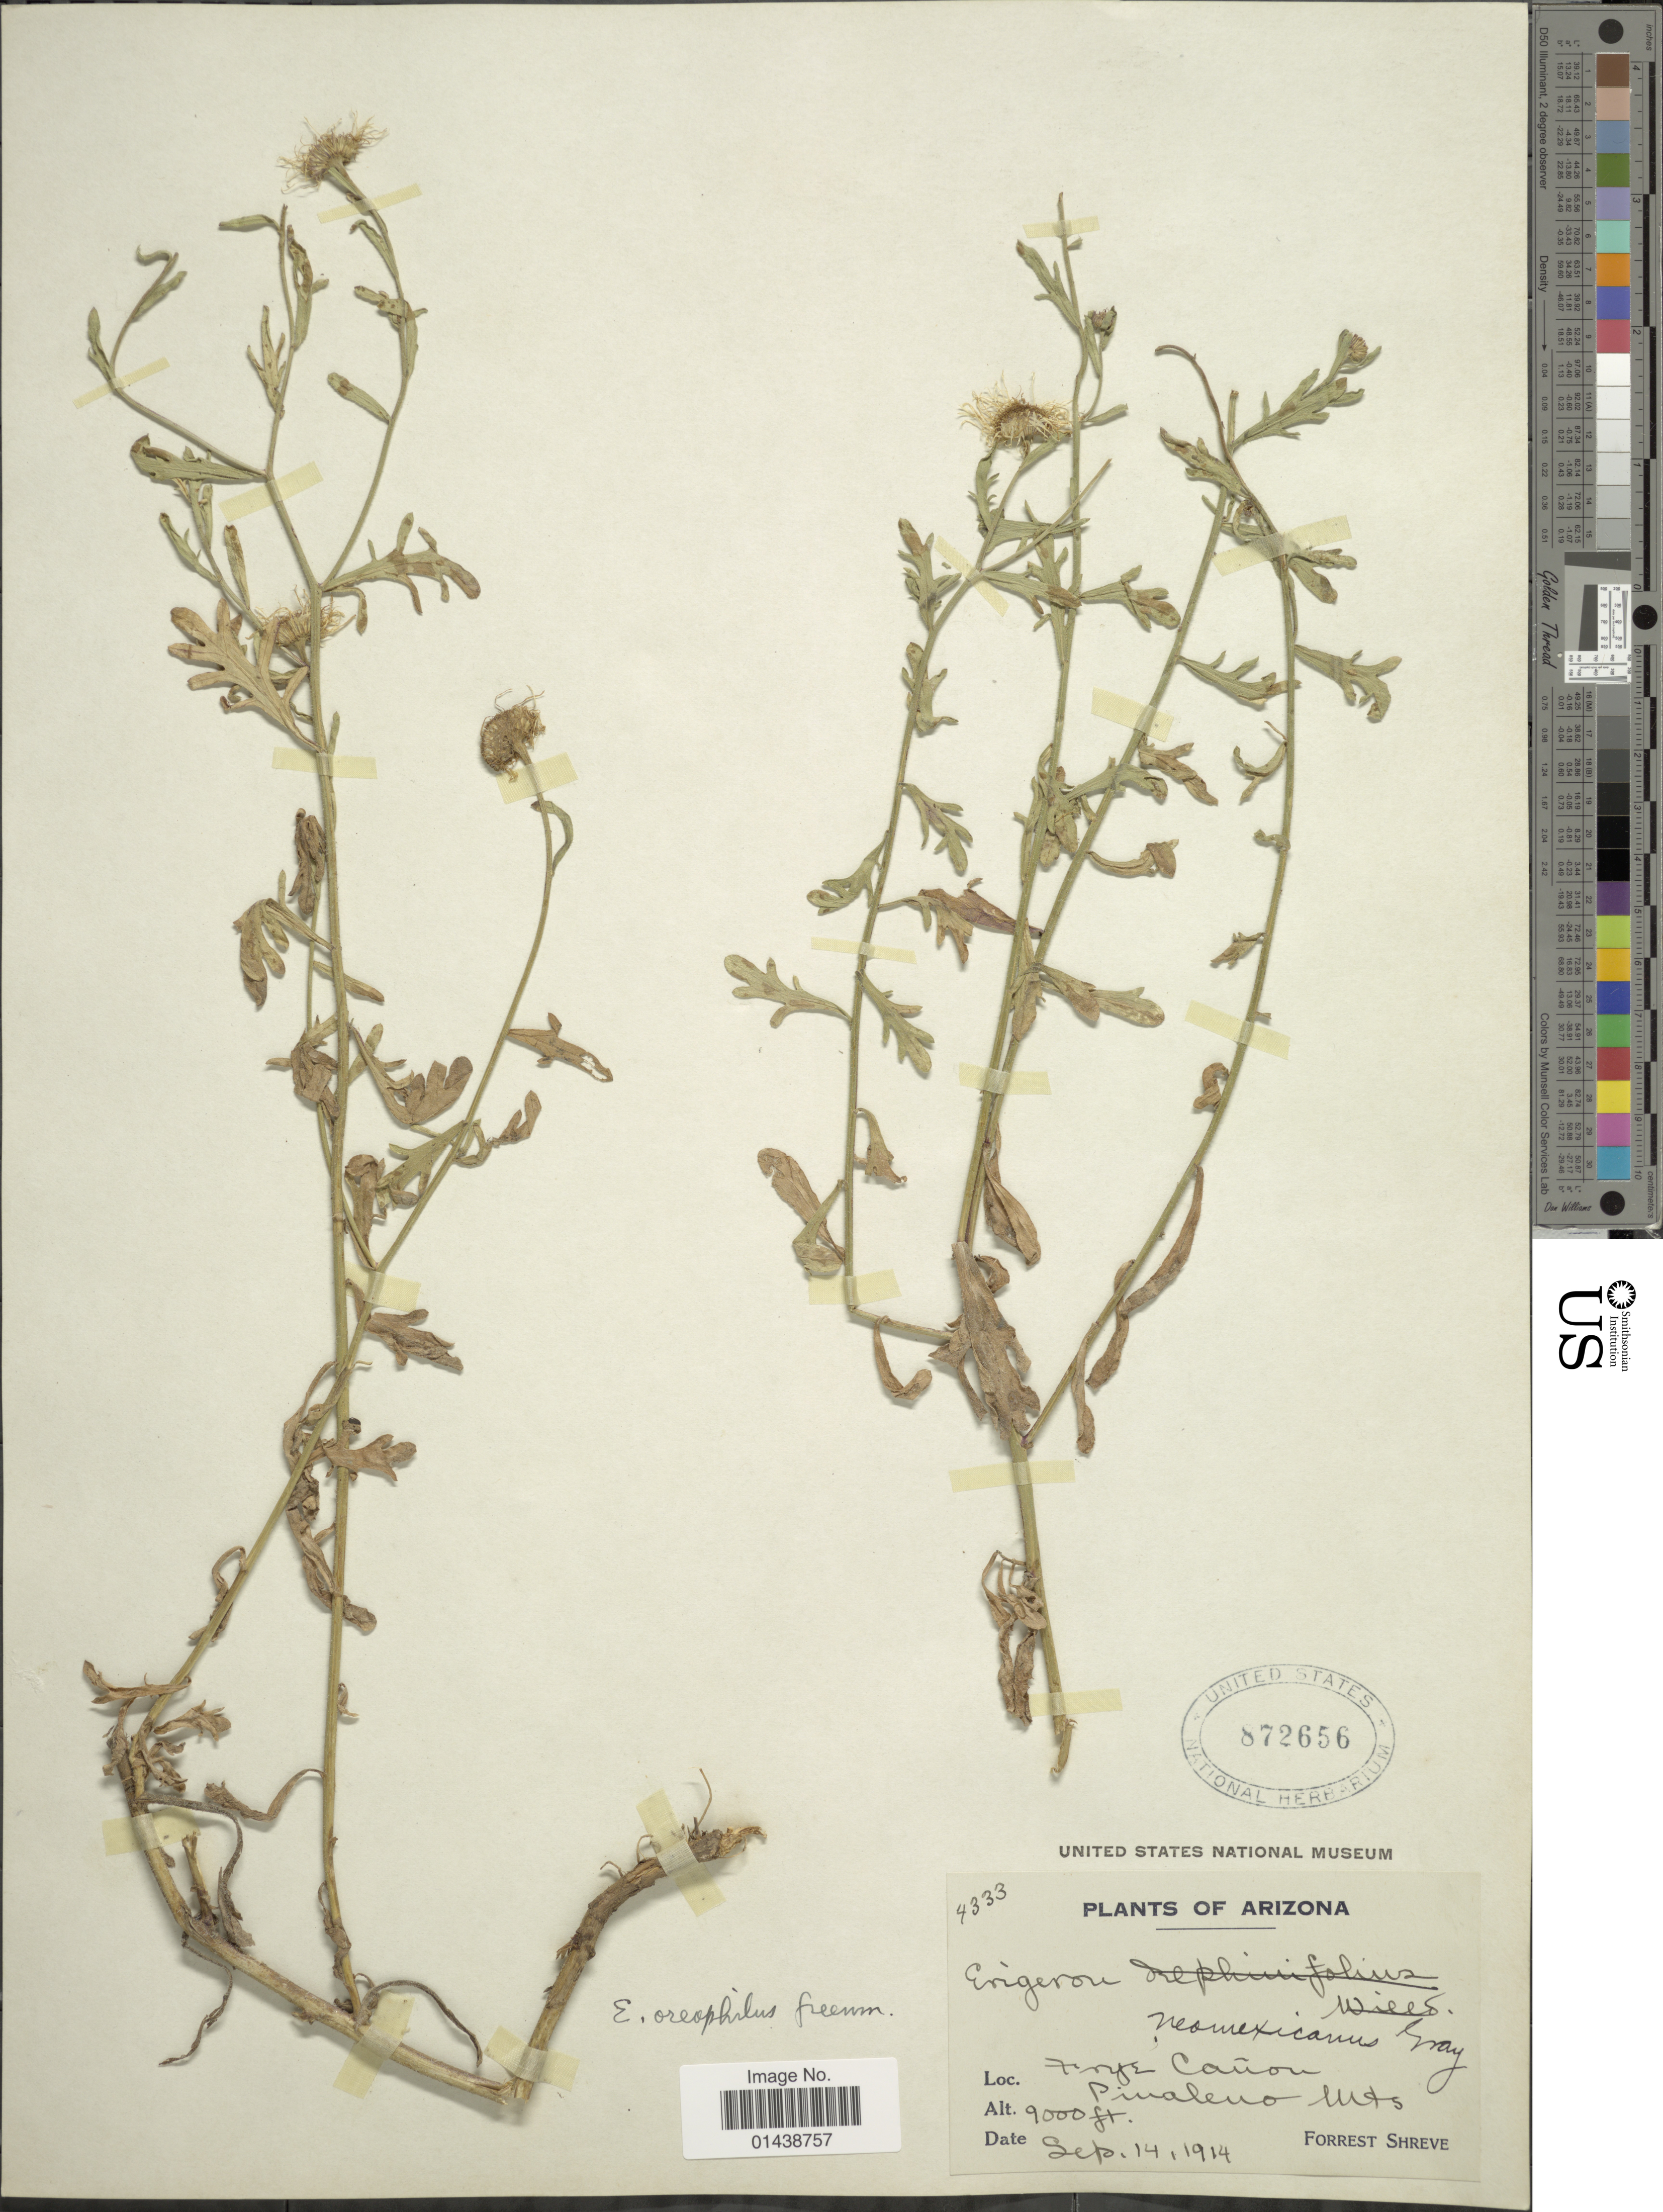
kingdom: Plantae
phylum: Tracheophyta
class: Magnoliopsida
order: Asterales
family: Asteraceae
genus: Erigeron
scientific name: Erigeron oreophilus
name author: Greenm.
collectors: F. Shreve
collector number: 4333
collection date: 1914-09-14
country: United States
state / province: Arizona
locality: Frye Cañon. Pinaleno Mts.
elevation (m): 2743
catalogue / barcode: US 872656